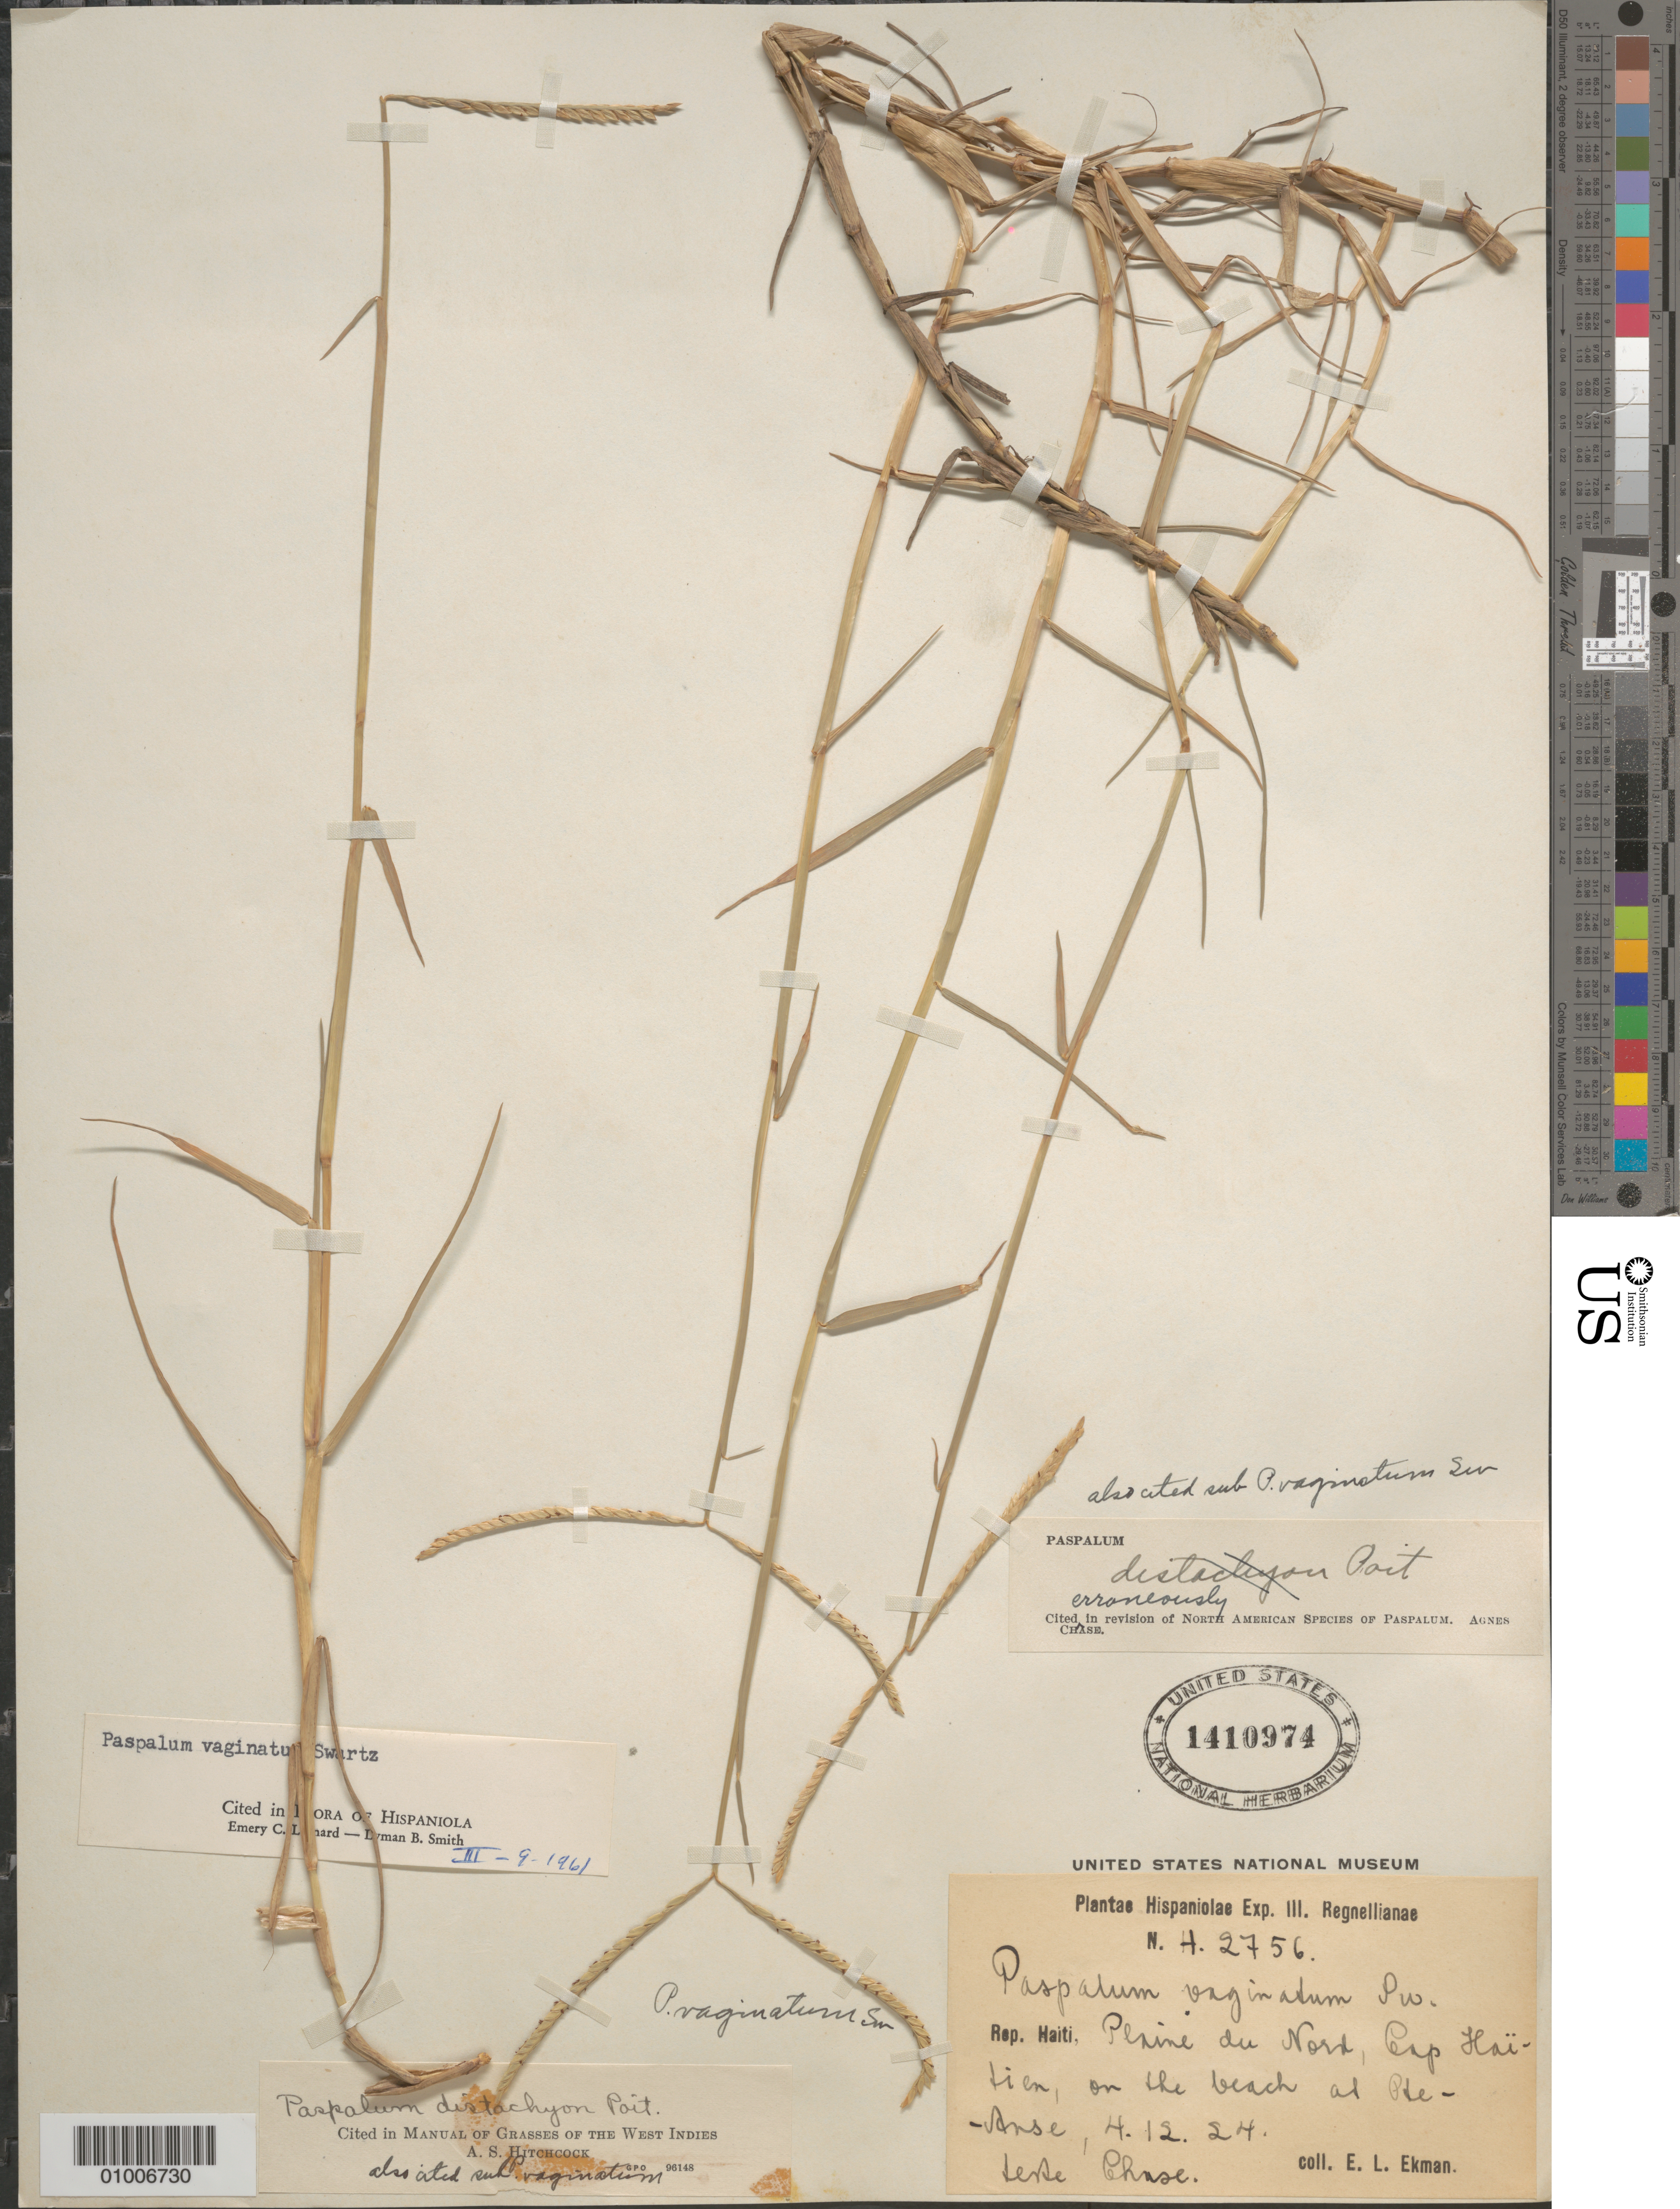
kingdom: Plantae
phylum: Tracheophyta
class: Liliopsida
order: Poales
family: Poaceae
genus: Paspalum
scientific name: Paspalum vaginatum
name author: Sw.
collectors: E. L. Ekman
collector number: H 2756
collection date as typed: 12 Apr 1924 or 04 Dec 1924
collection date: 1924-04-12 or 1924-12-04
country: Haiti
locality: Plaine du Nord, Cap haitien, on the beach.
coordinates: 0 N, 0 E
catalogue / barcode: US 1410974